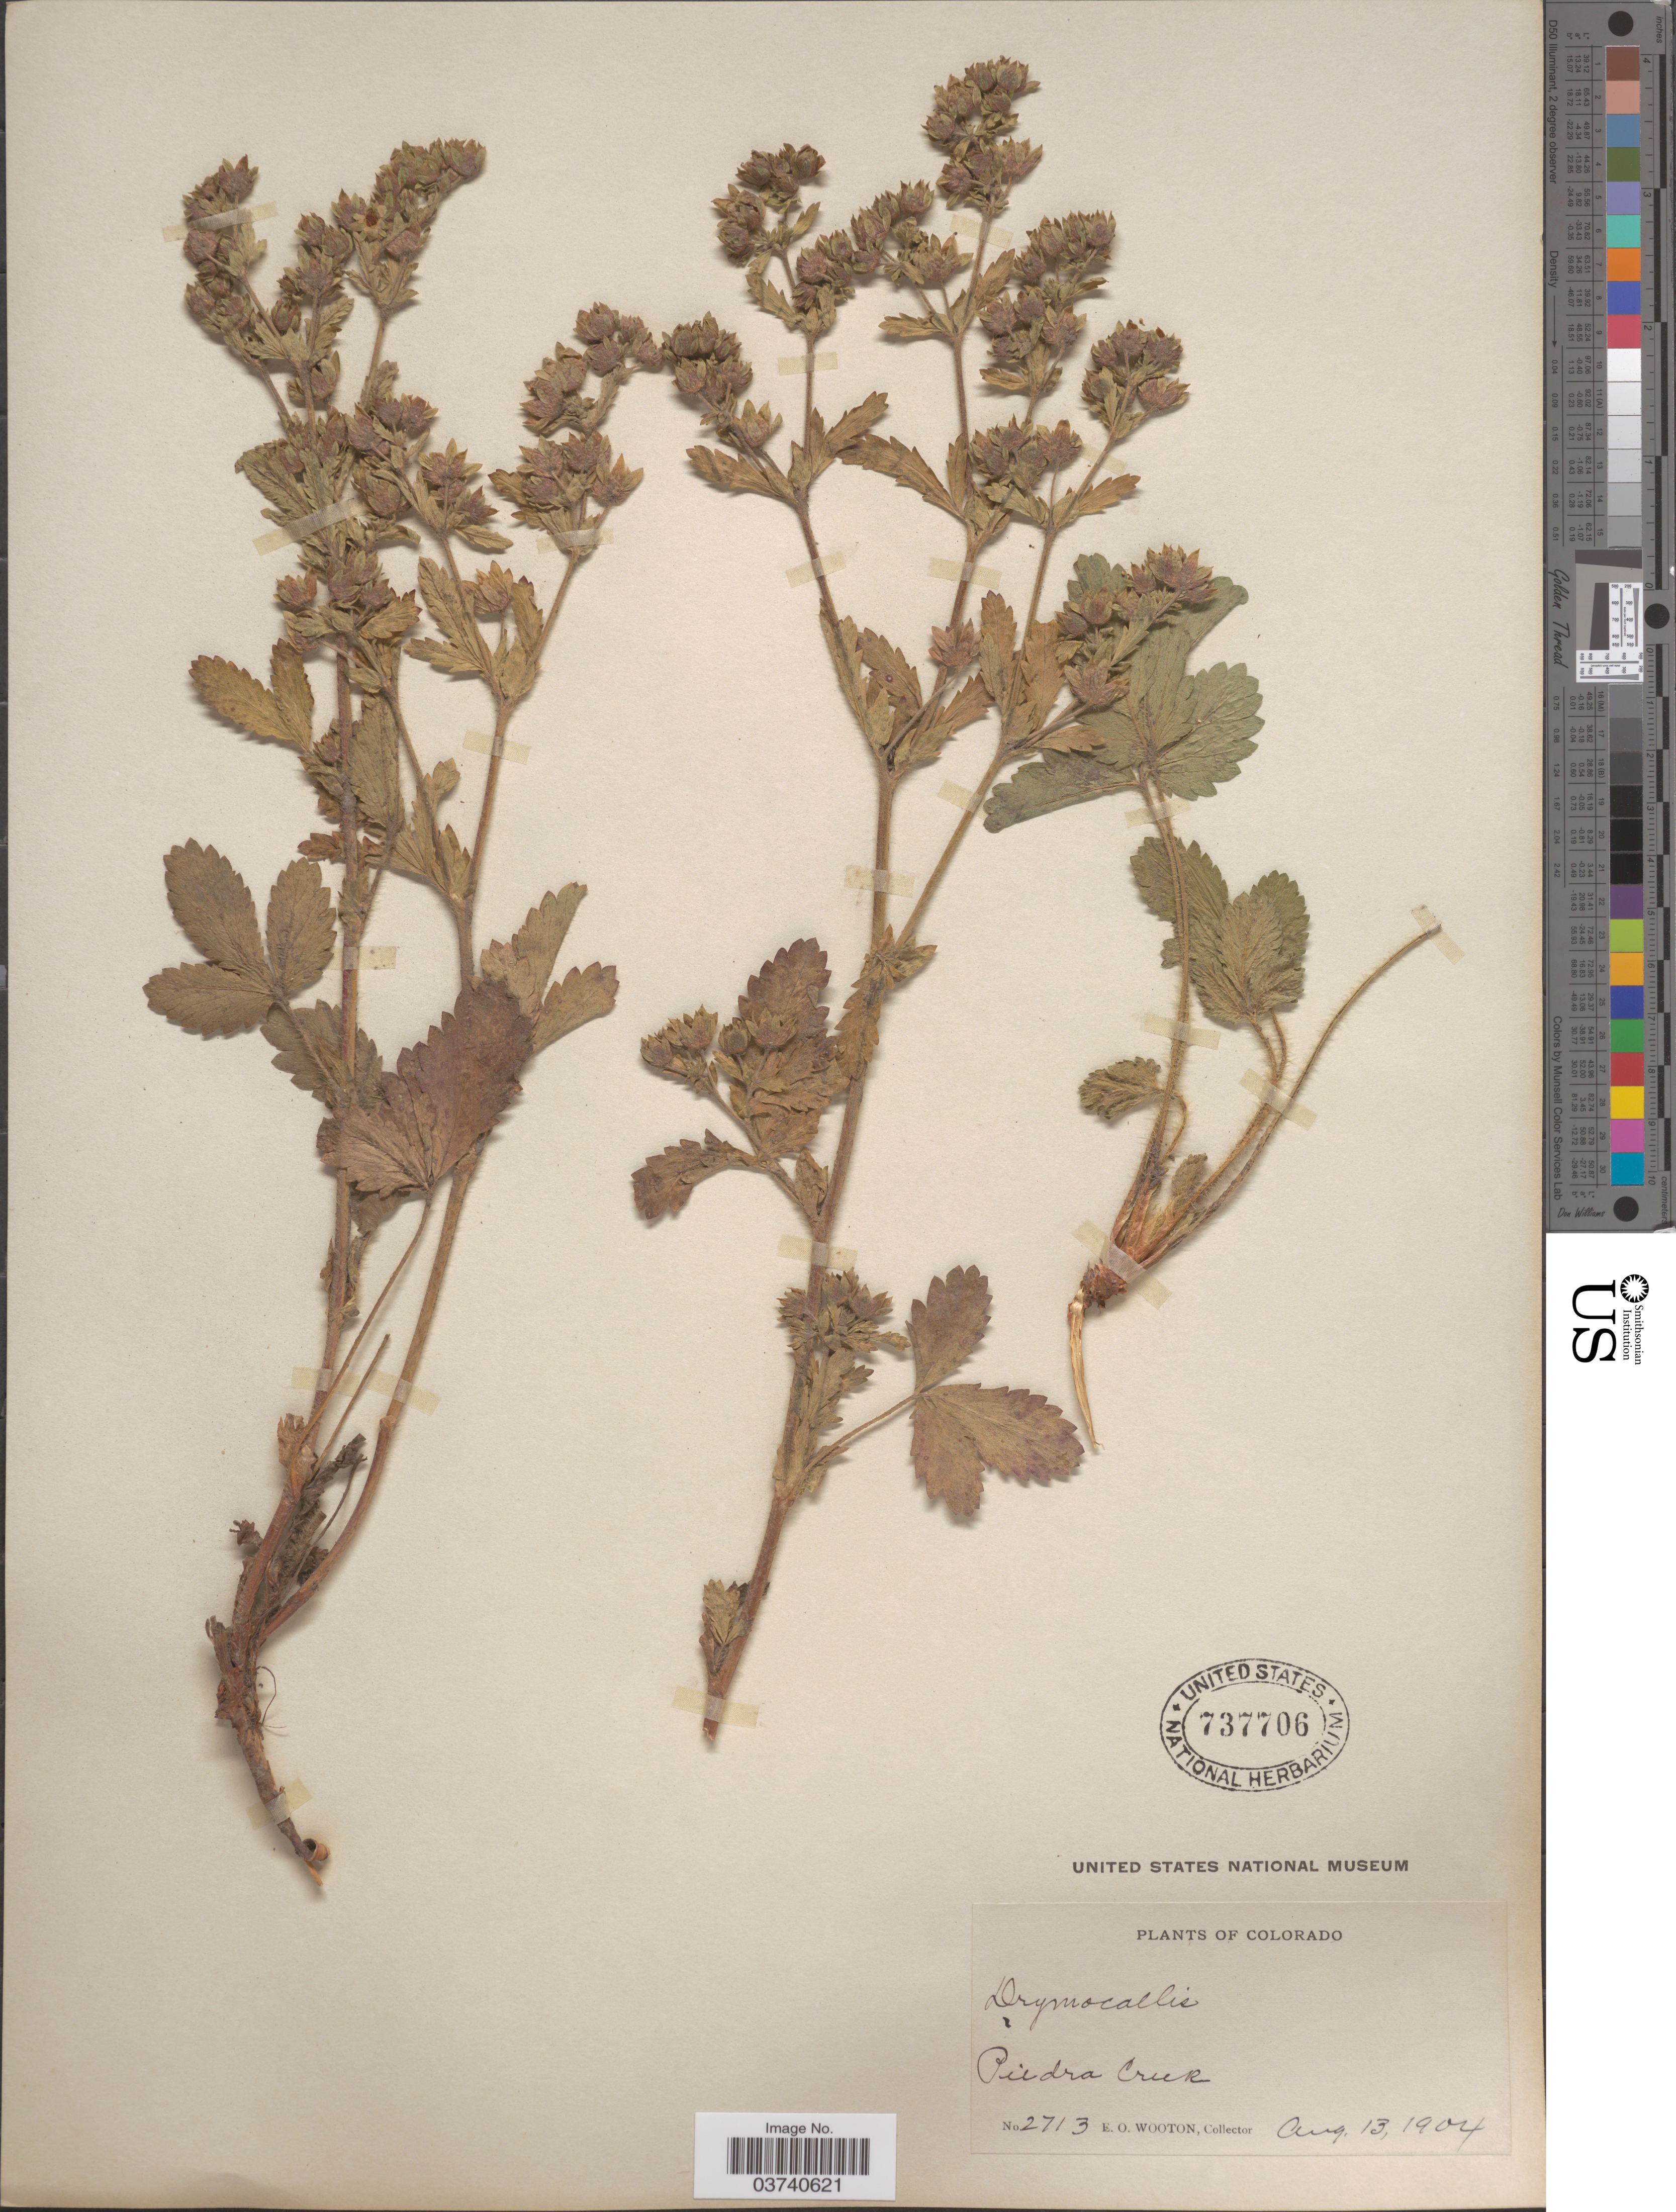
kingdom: Plantae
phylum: Tracheophyta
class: Magnoliopsida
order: Rosales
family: Rosaceae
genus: Potentilla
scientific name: Potentilla norvegica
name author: L.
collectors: E. O. Wooton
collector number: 2713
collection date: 1904-08-13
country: United States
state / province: Colorado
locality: Piedra Creek.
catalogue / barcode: US 737706